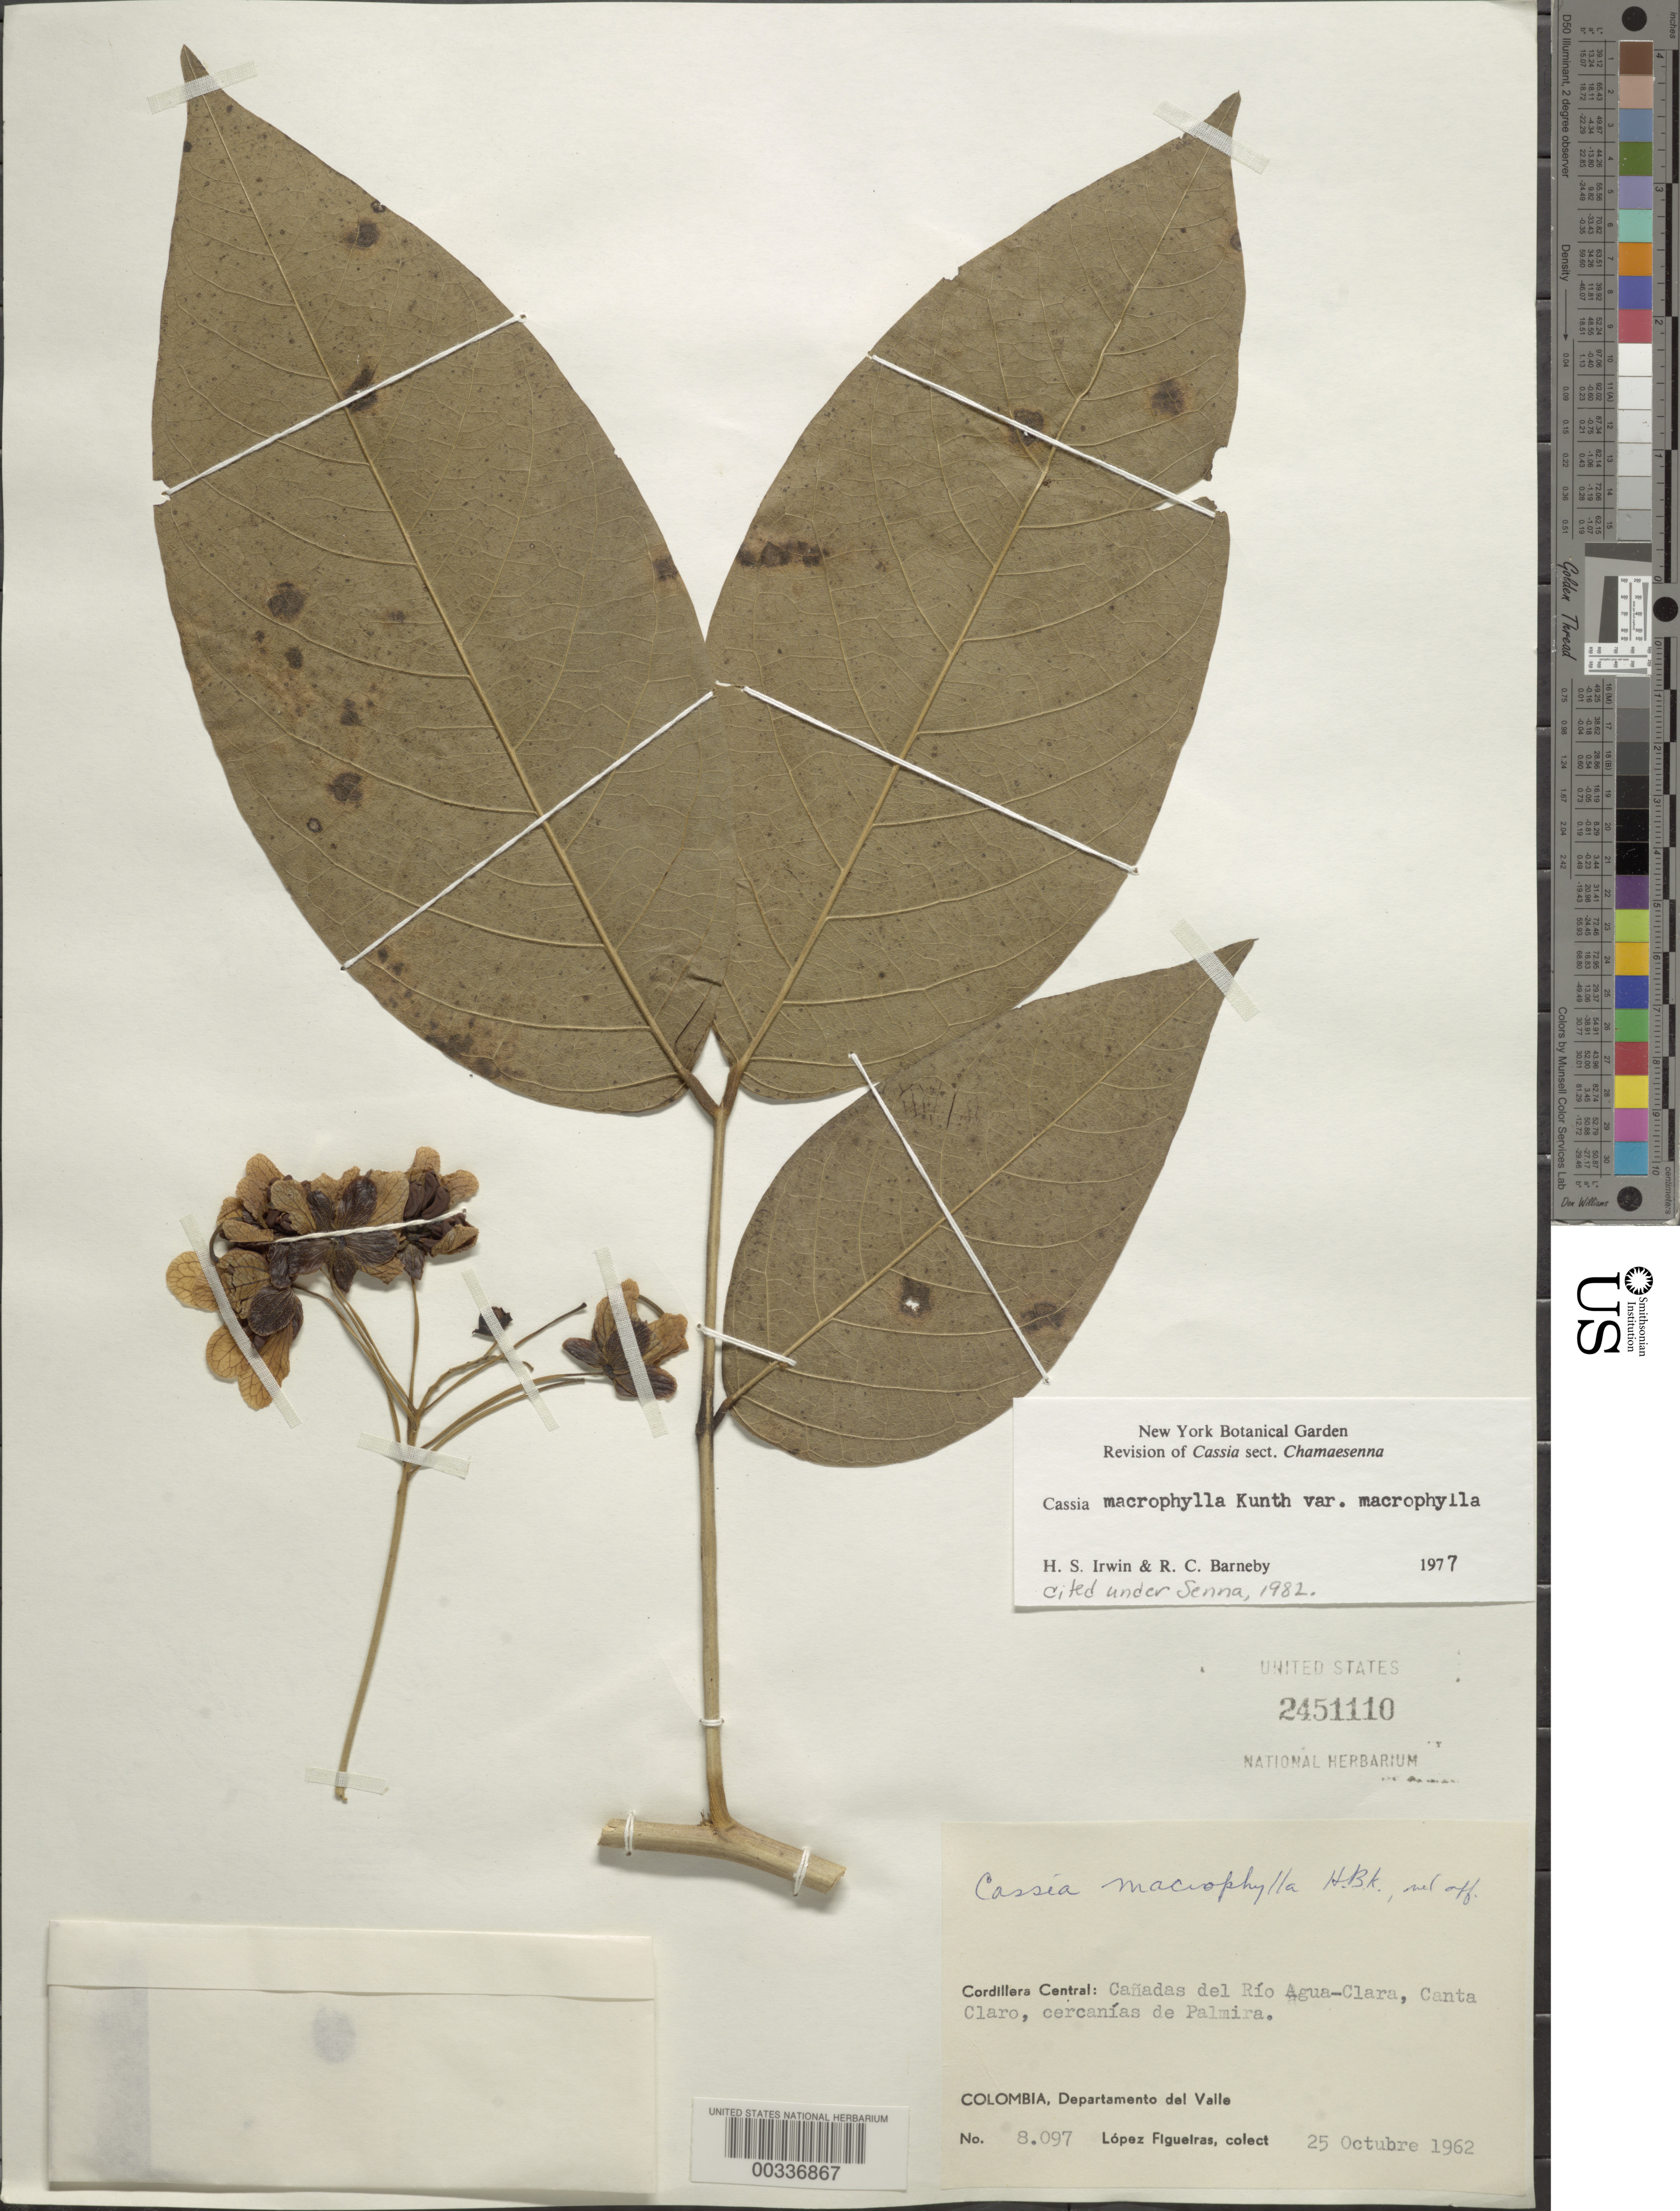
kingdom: Plantae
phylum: Tracheophyta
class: Magnoliopsida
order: Fabales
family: Fabaceae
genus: Senna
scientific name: Senna macrophylla var. macrophylla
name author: (Kunth) H.S. Irwin & Barneby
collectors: M. López Figueiras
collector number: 8097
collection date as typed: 25 Oct 1962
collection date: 1962-10-25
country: Colombia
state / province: Valle del Cauca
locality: Cordillera Central; Canadas del Rio Agua Clara; Canta Claro, around Palmira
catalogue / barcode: US 2451110